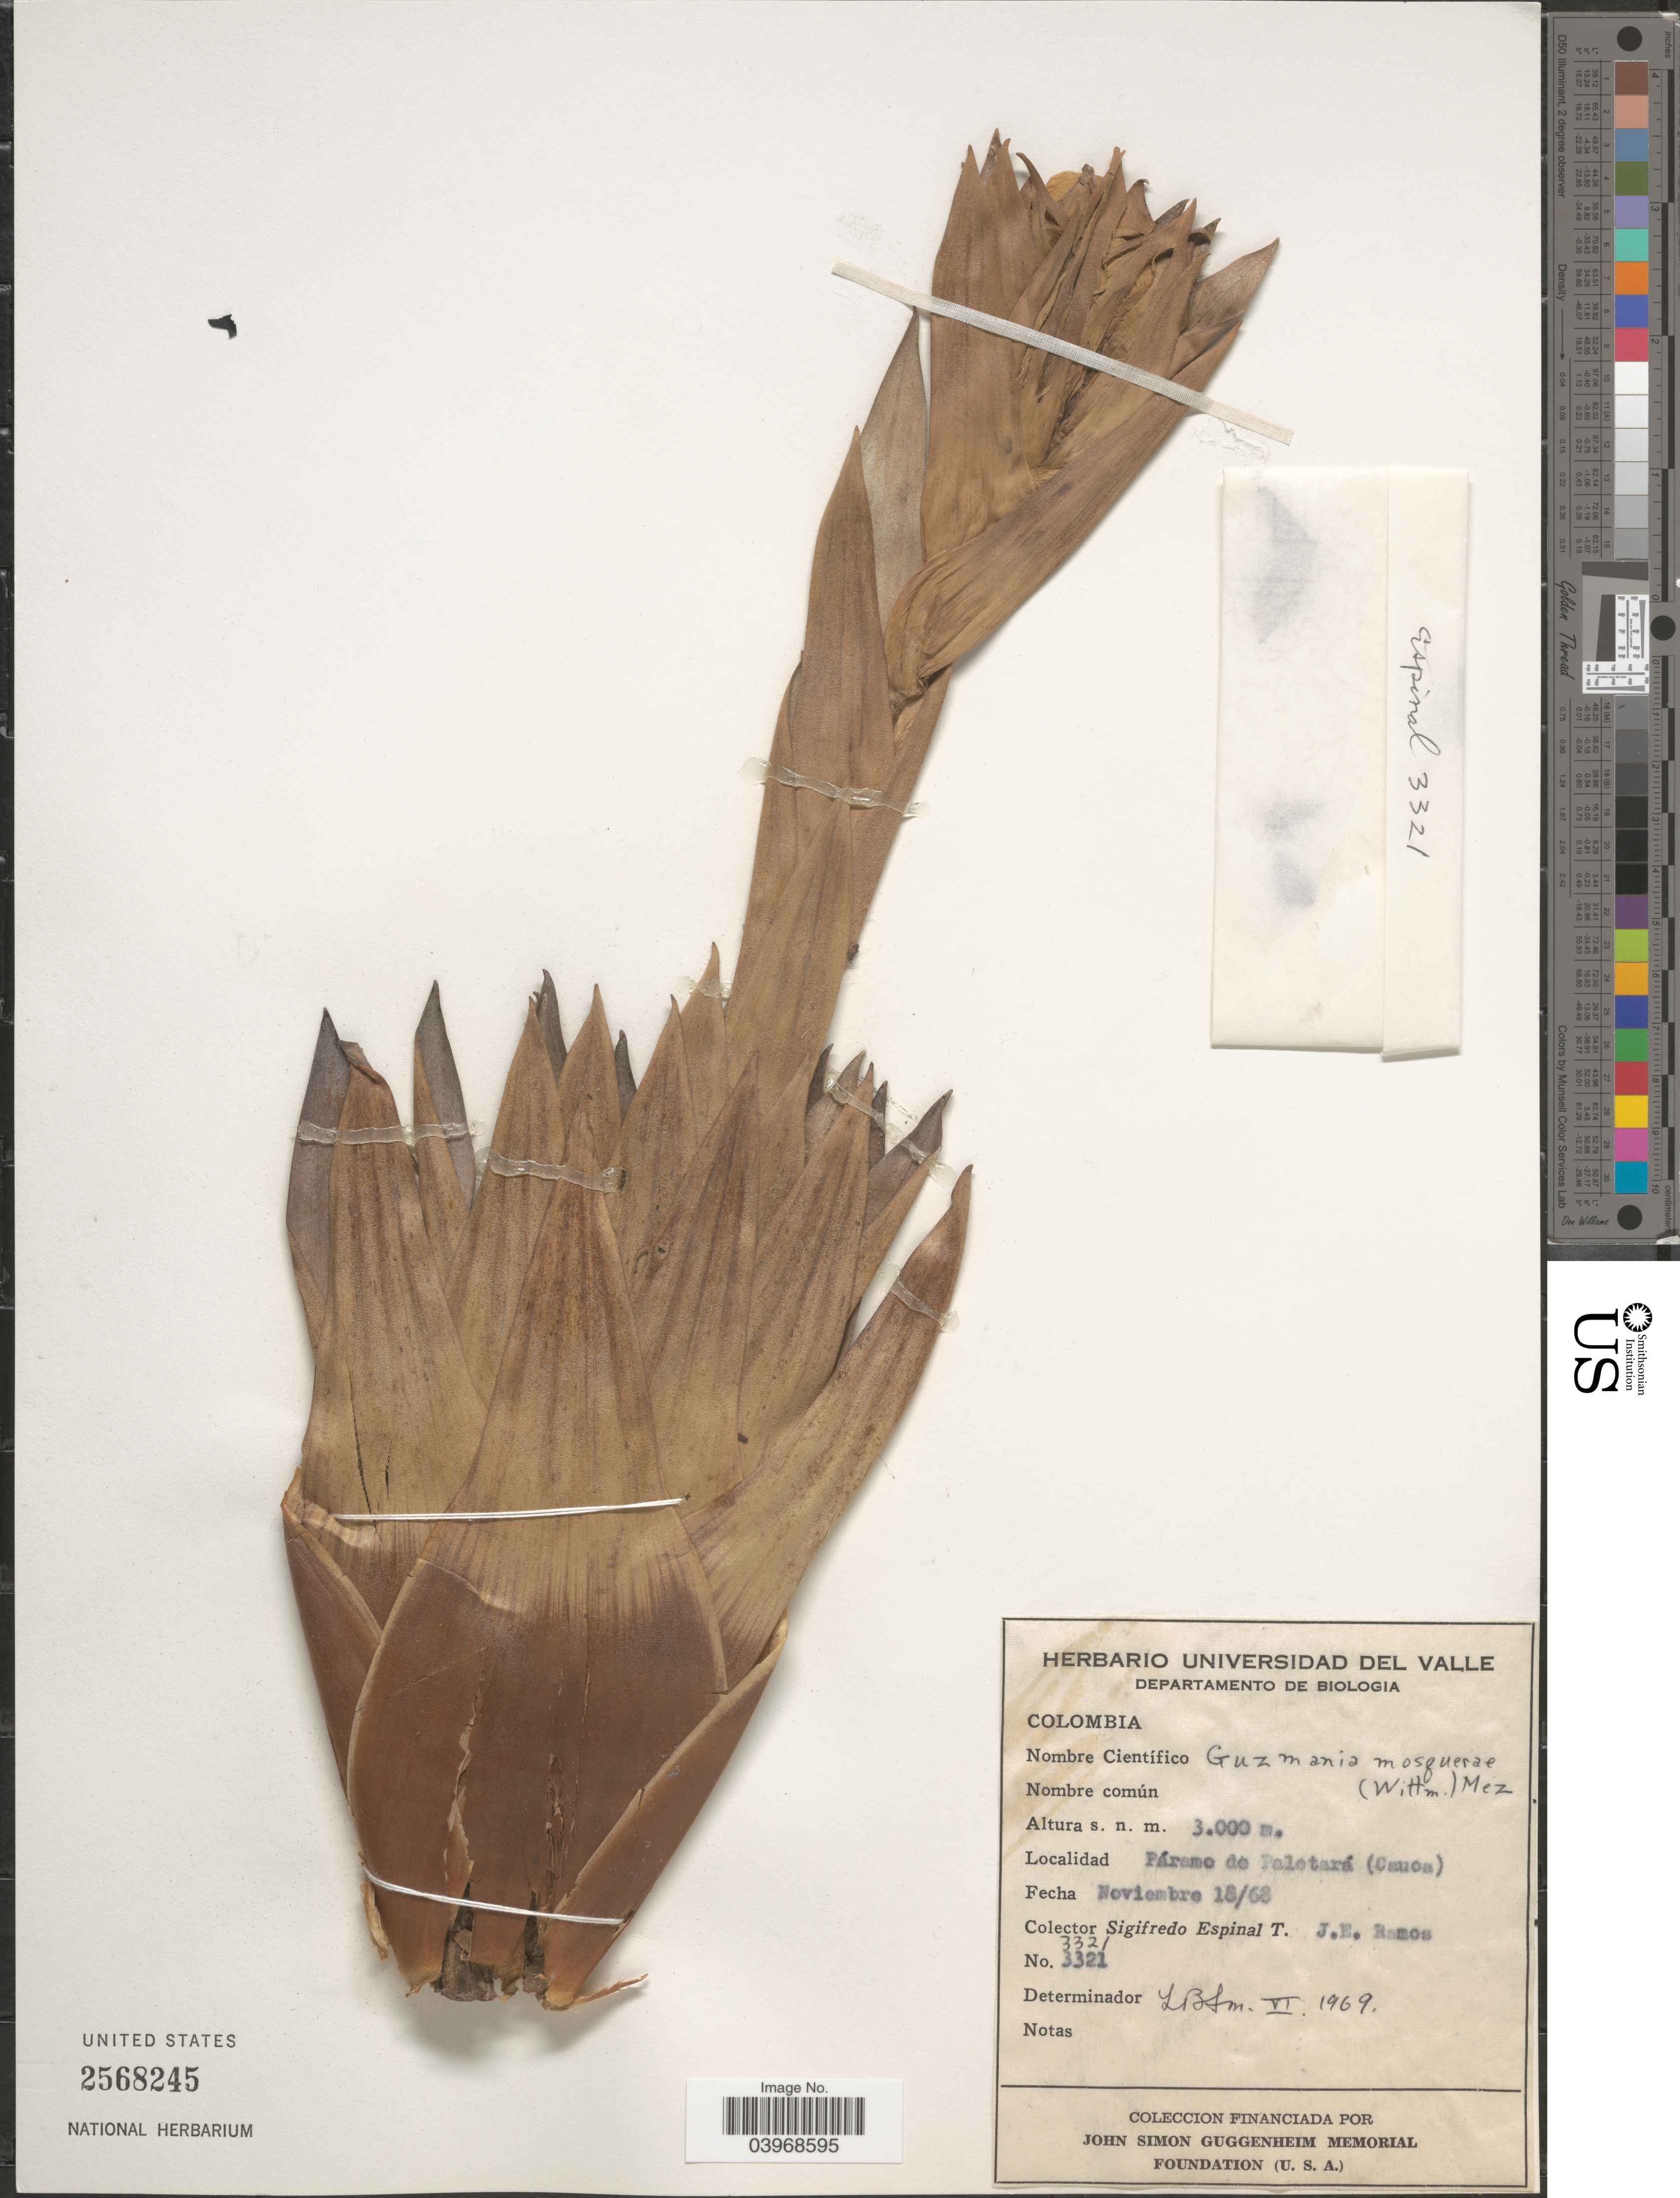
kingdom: Plantae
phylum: Tracheophyta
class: Liliopsida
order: Poales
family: Bromeliaceae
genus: Guzmania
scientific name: Guzmania mosquerae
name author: (Wittm.) Mez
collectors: S. Espinal & J. E. Ramos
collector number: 3321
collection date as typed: Transcribed d/m/y: 18/11/68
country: Colombia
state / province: Cauca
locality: Páramo de Palotará.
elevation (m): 3000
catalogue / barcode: US 2568245